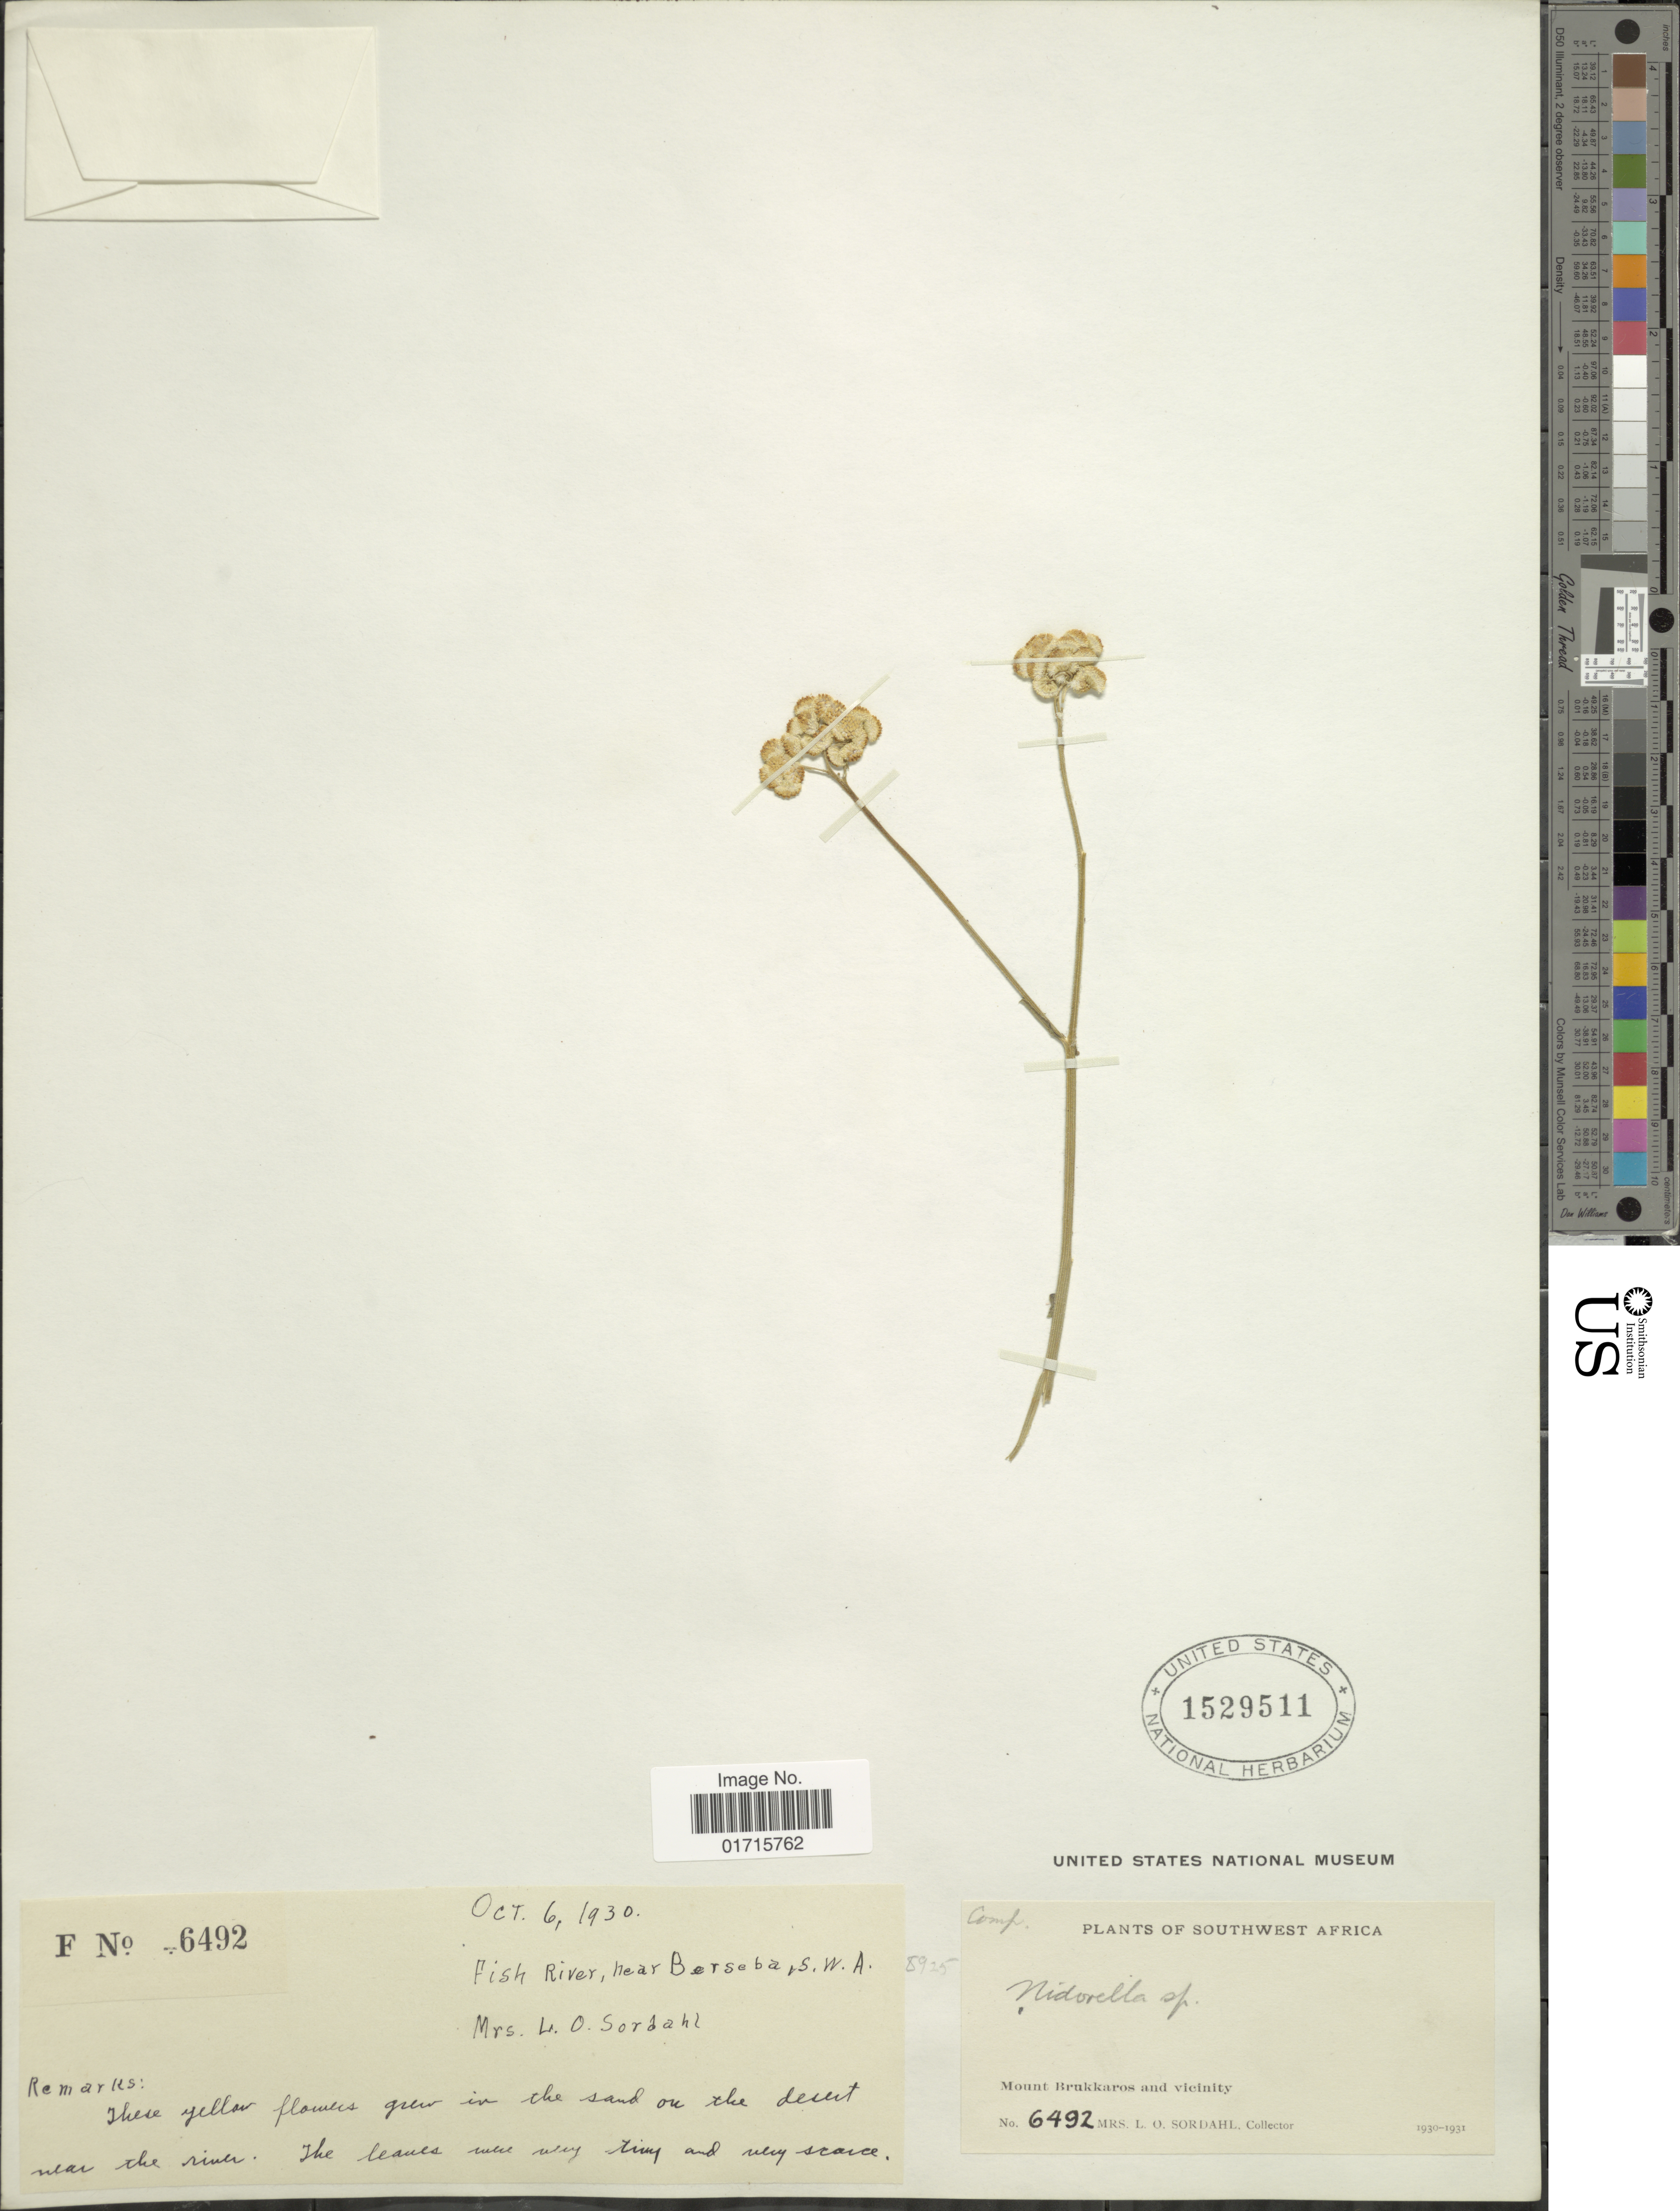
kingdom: Plantae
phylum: Tracheophyta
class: Magnoliopsida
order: Asterales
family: Asteraceae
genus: Nidorella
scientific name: Nidorella sp.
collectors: L. Sordahl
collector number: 6492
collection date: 1930/1931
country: Namibia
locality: Southwest Africa. Mount Brukkaros and vicinity. Fish river, near Berseba, S. W. A.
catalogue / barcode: US 1529511